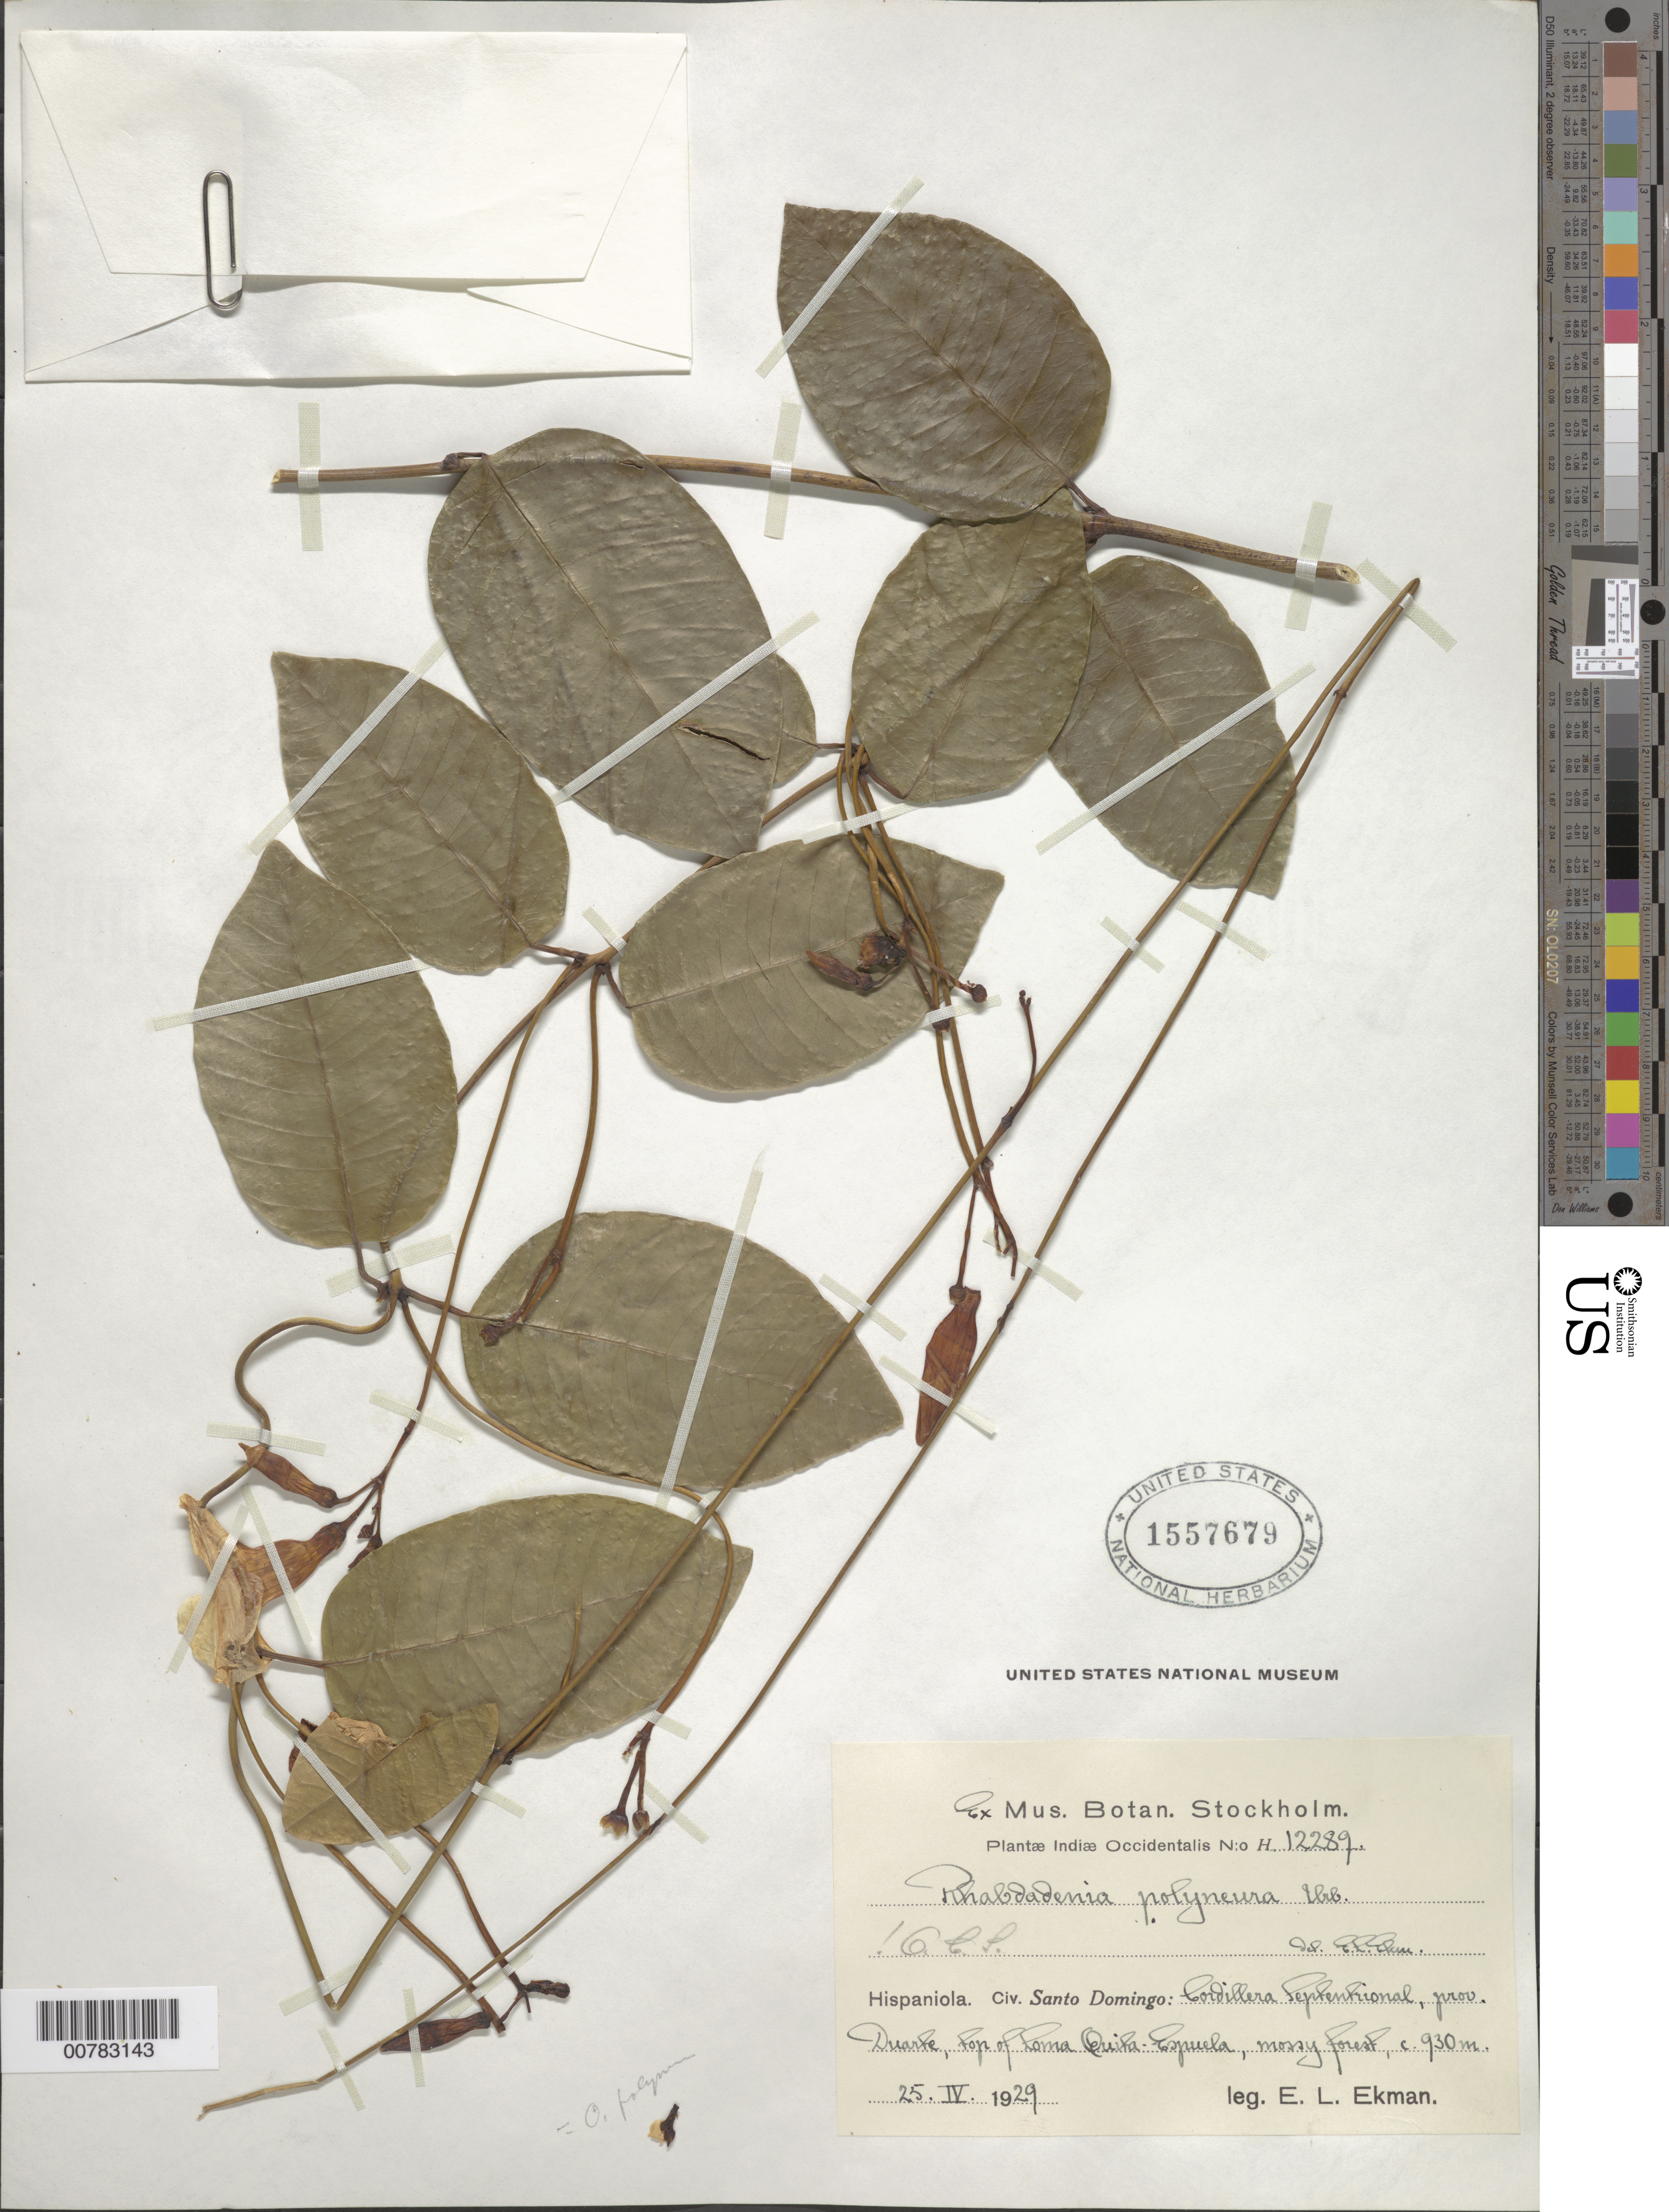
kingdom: Plantae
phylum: Tracheophyta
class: Magnoliopsida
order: Gentianales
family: Apocynaceae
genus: Odontadenia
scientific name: Odontadenia polyneura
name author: (Urb.) Woodson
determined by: Ekman, E. L.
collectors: E. L. Ekman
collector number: H 12289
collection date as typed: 25 Apr 1929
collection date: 1929-04-25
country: Dominican Republic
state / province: Duarte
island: Hispaniola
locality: Cordillera Septentrional, top of Loma Quita Espuela.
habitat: Mossy forest.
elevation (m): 930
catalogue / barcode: US 1557679